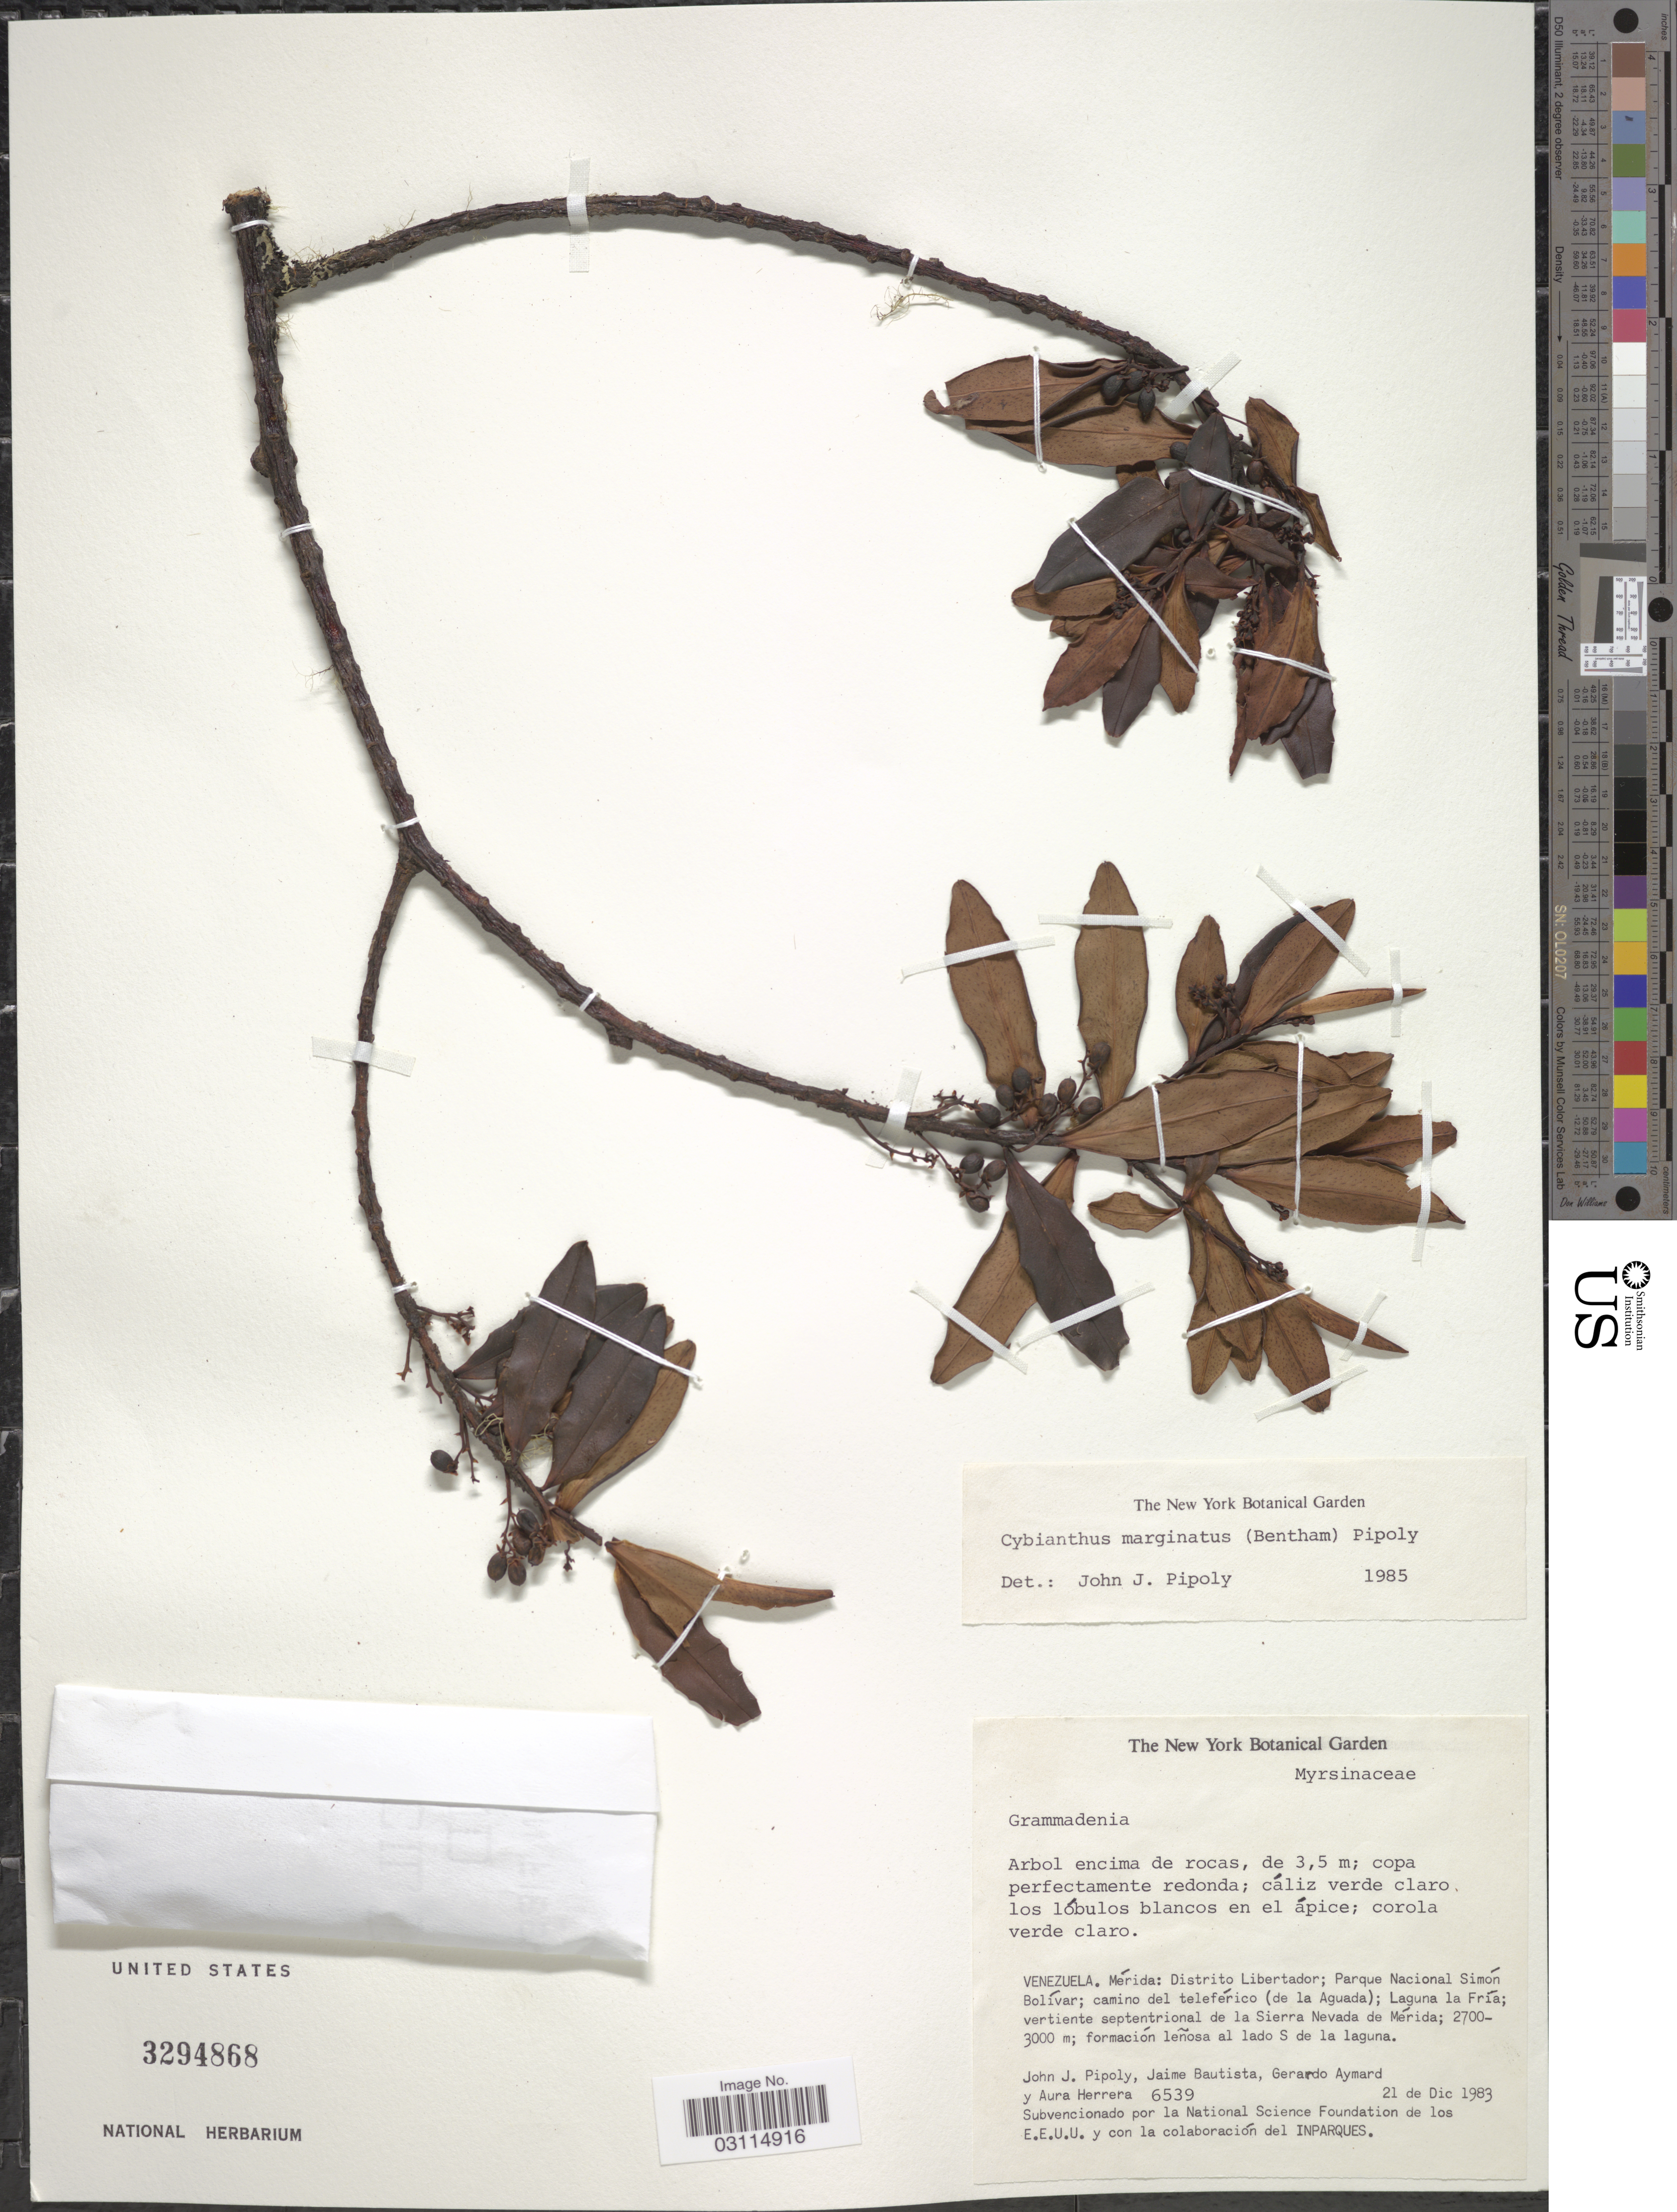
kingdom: Plantae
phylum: Tracheophyta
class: Magnoliopsida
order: Ericales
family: Primulaceae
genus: Cybianthus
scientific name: Cybianthus marginatus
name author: (Benth.) Pipoly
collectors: J. J. Pipoly, J. A. Bautista B., G. A. Aymard & A. Herrera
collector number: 6539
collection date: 1983-12-21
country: Venezuela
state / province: Mérida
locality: Distrito Libertador; Parque Nacional Simón Bolívar; camino del teleférico (de la Aguada); Laguna la Fría; vertiente septentrional de la Sierra Nevada de Mérida. Formación leñosa al lado S de la laguna.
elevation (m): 2700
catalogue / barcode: US 3294868